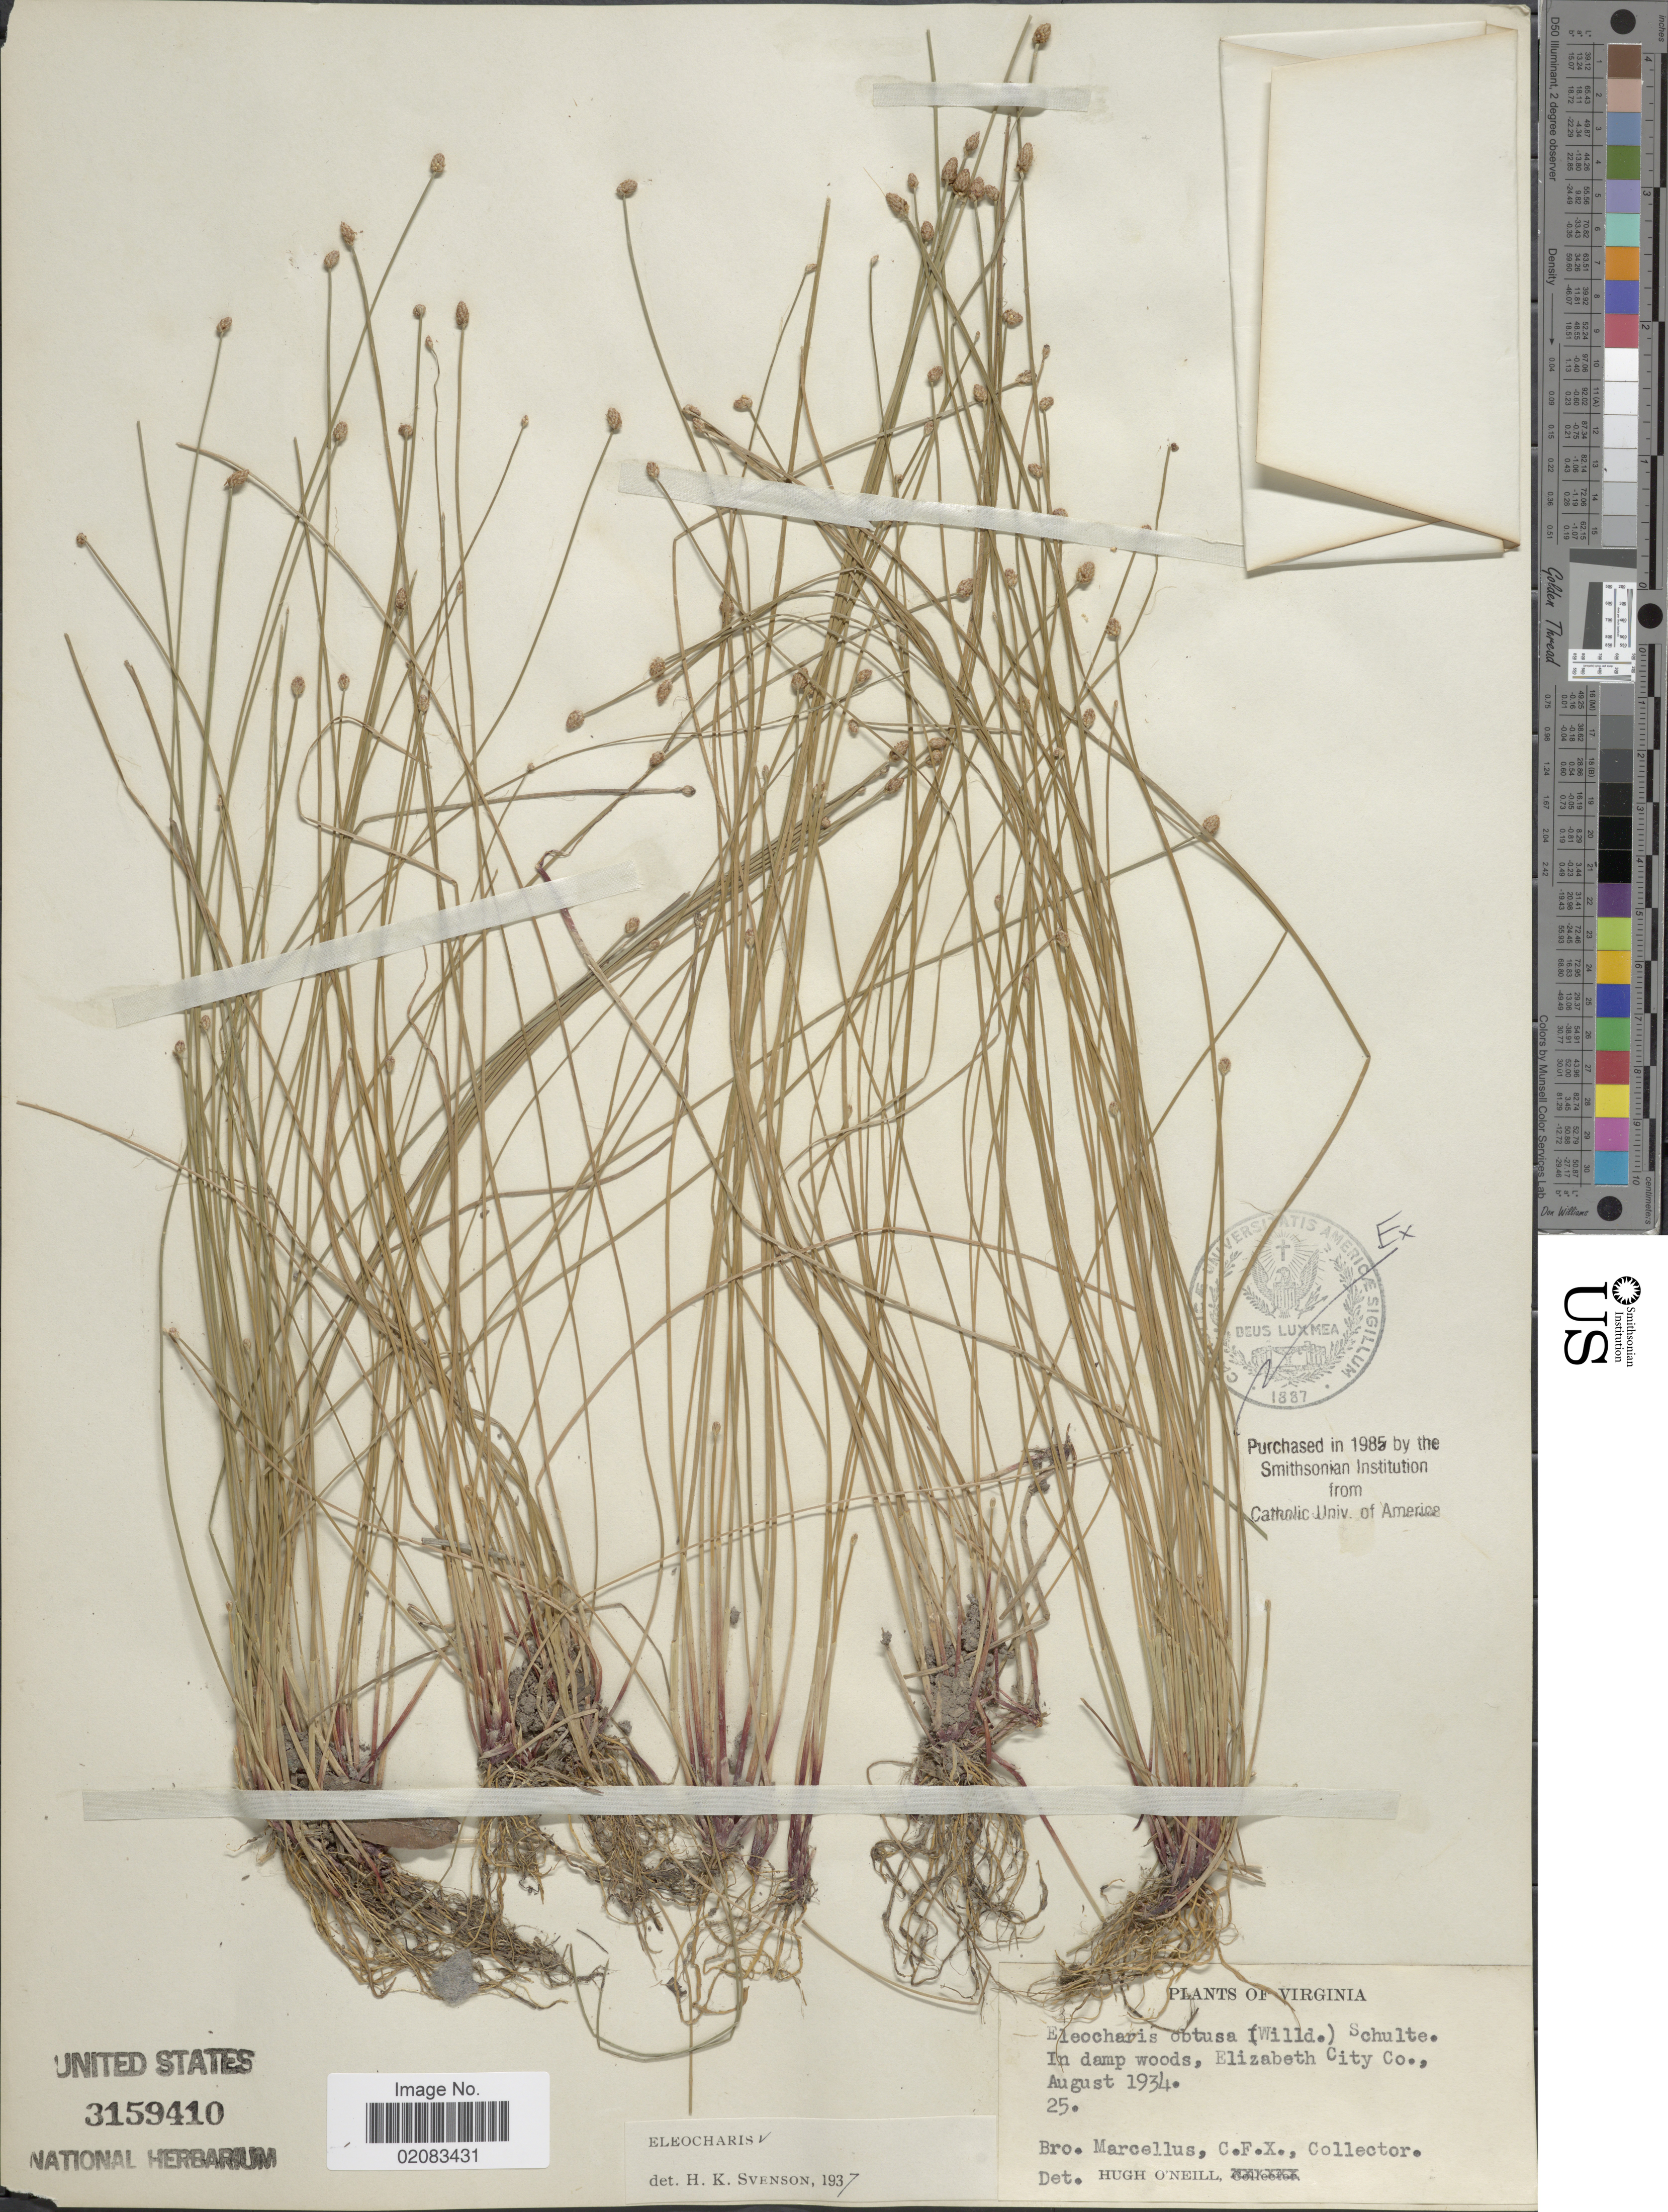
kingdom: Plantae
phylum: Tracheophyta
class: Liliopsida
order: Poales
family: Cyperaceae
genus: Eleocharis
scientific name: Eleocharis obtusa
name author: (Willd.) Schult.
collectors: Marcellus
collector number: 25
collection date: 1934-08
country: United States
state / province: Virginia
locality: In damp woods, Elizabeth City Co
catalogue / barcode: US 3159410